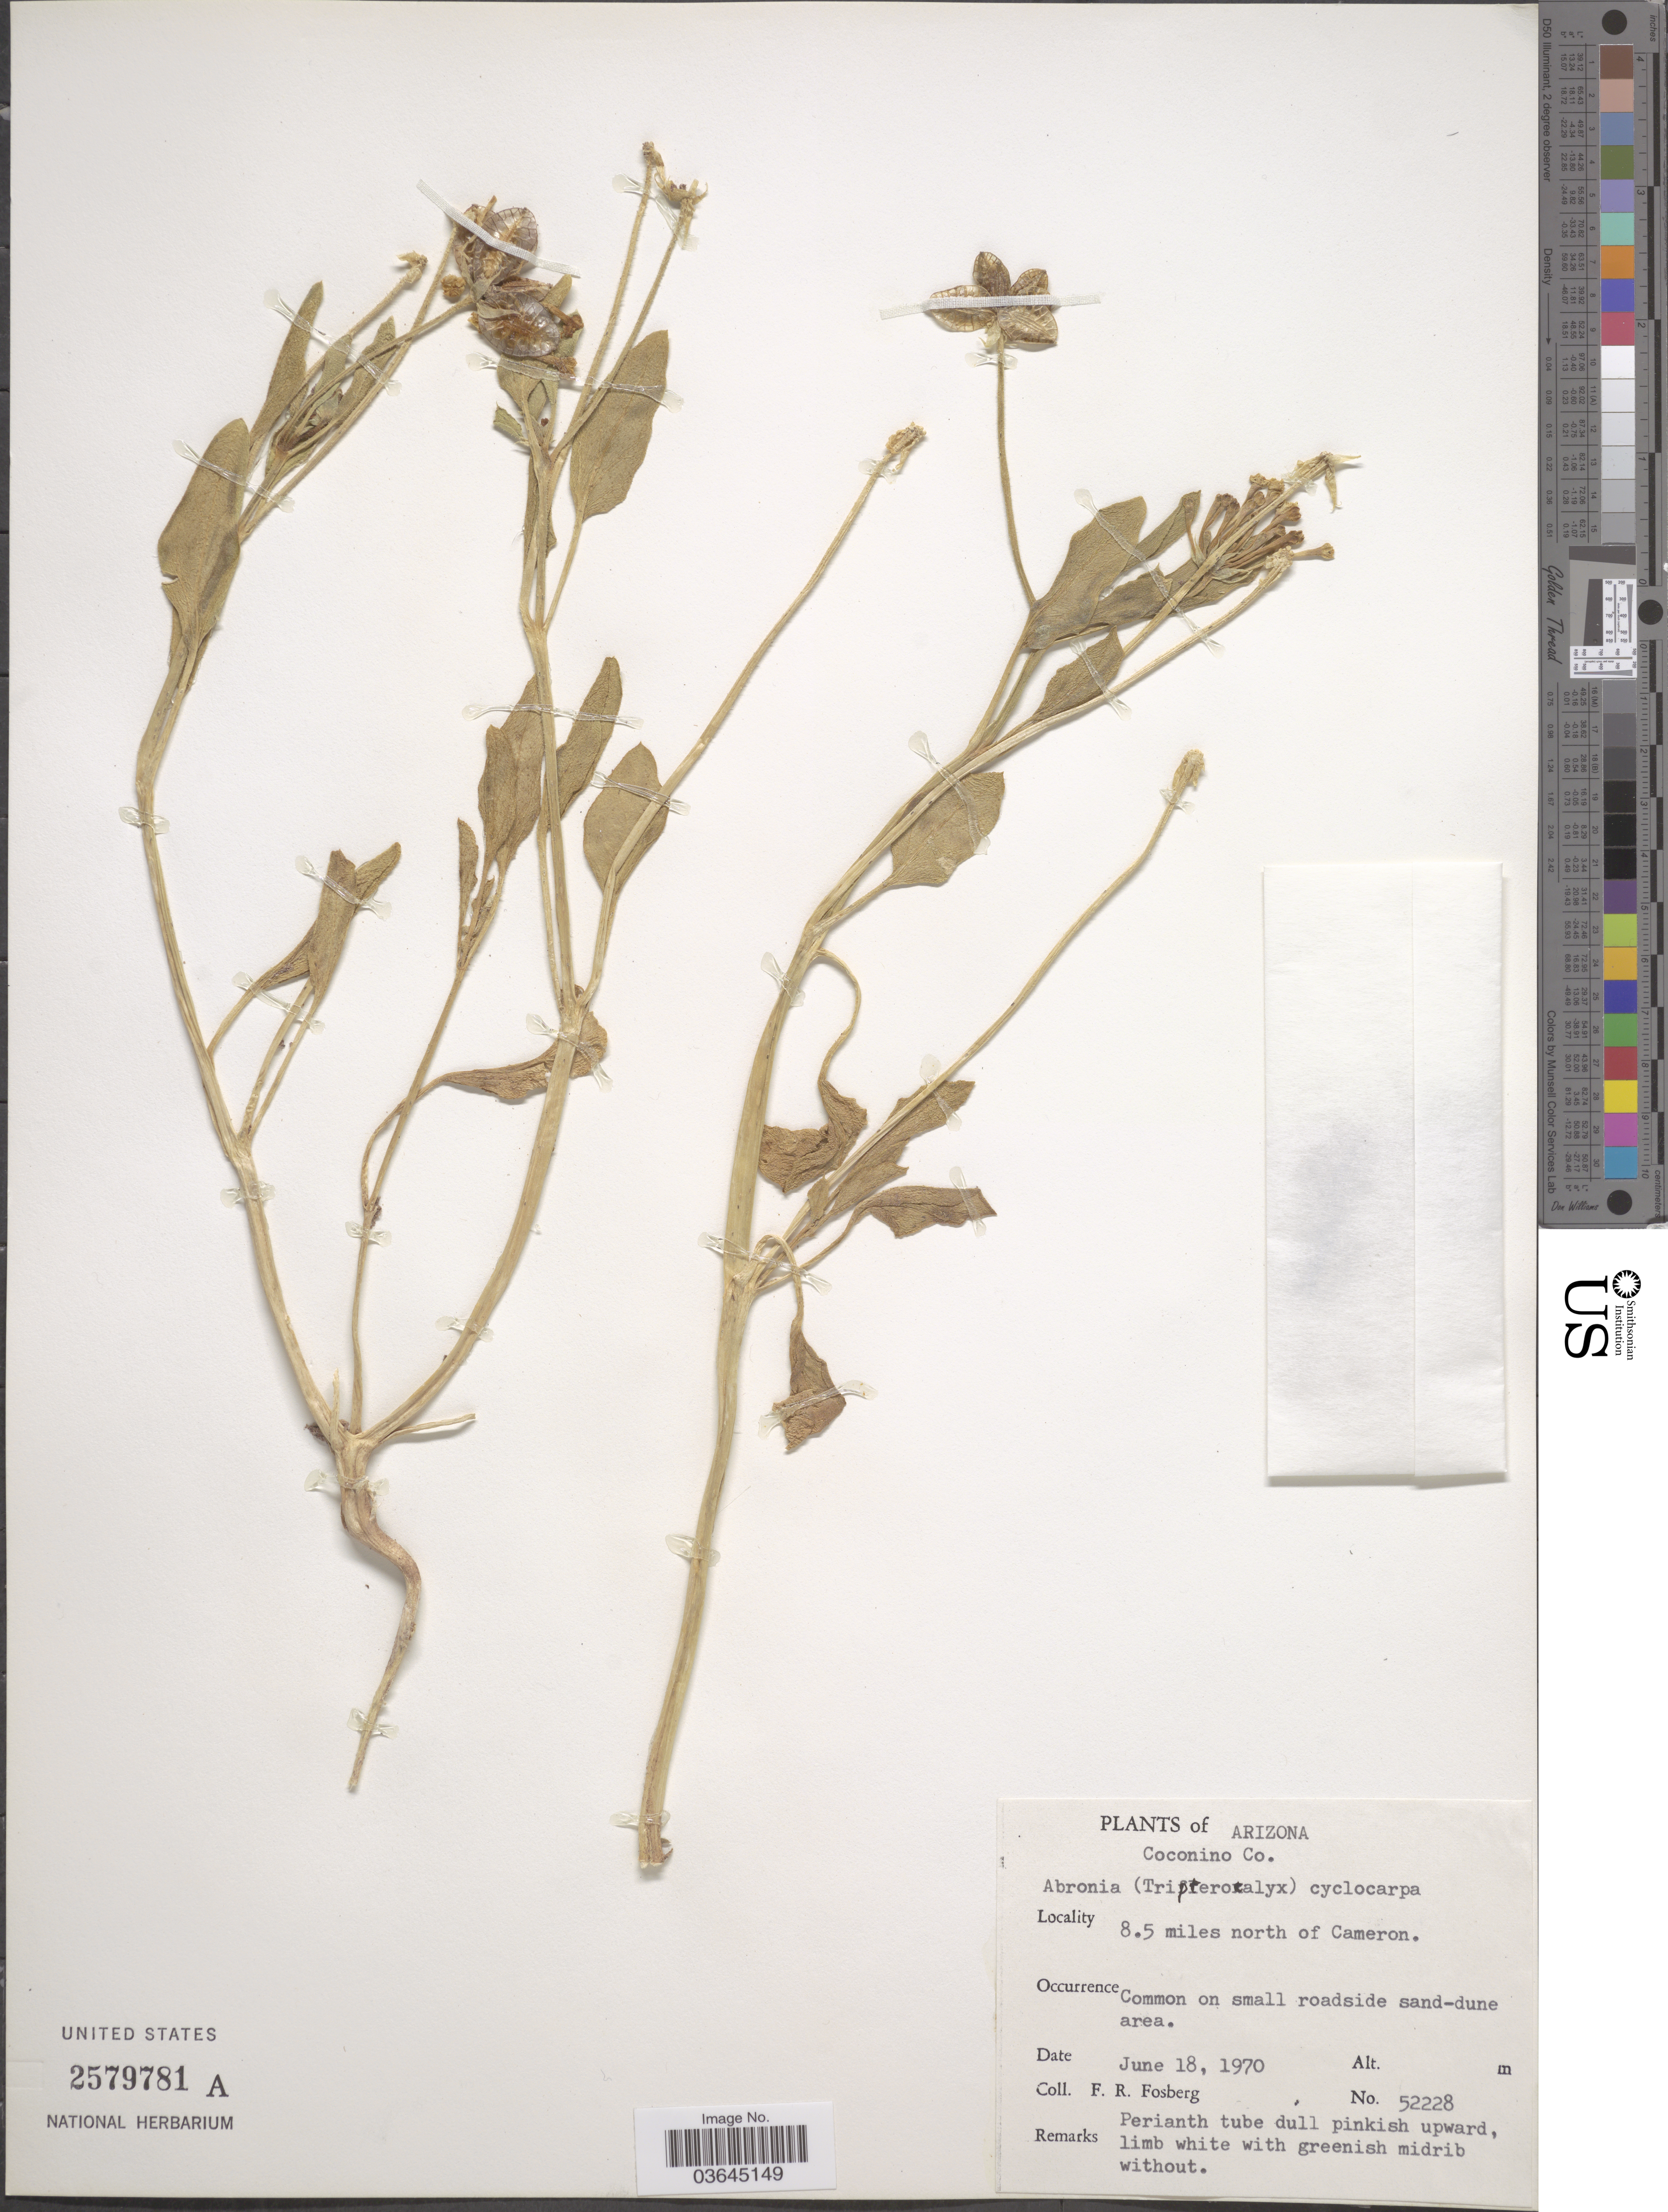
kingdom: Plantae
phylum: Tracheophyta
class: Magnoliopsida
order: Caryophyllales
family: Nyctaginaceae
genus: Tripterocalyx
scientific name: Tripterocalyx carneus var. carneus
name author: (Greene) L.A. Galloway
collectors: F. R. Fosberg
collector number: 52228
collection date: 1970-06-18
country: United States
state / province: Arizona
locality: Coconino Co. 8.5 miles north of Cameron.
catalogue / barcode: US 2579781A